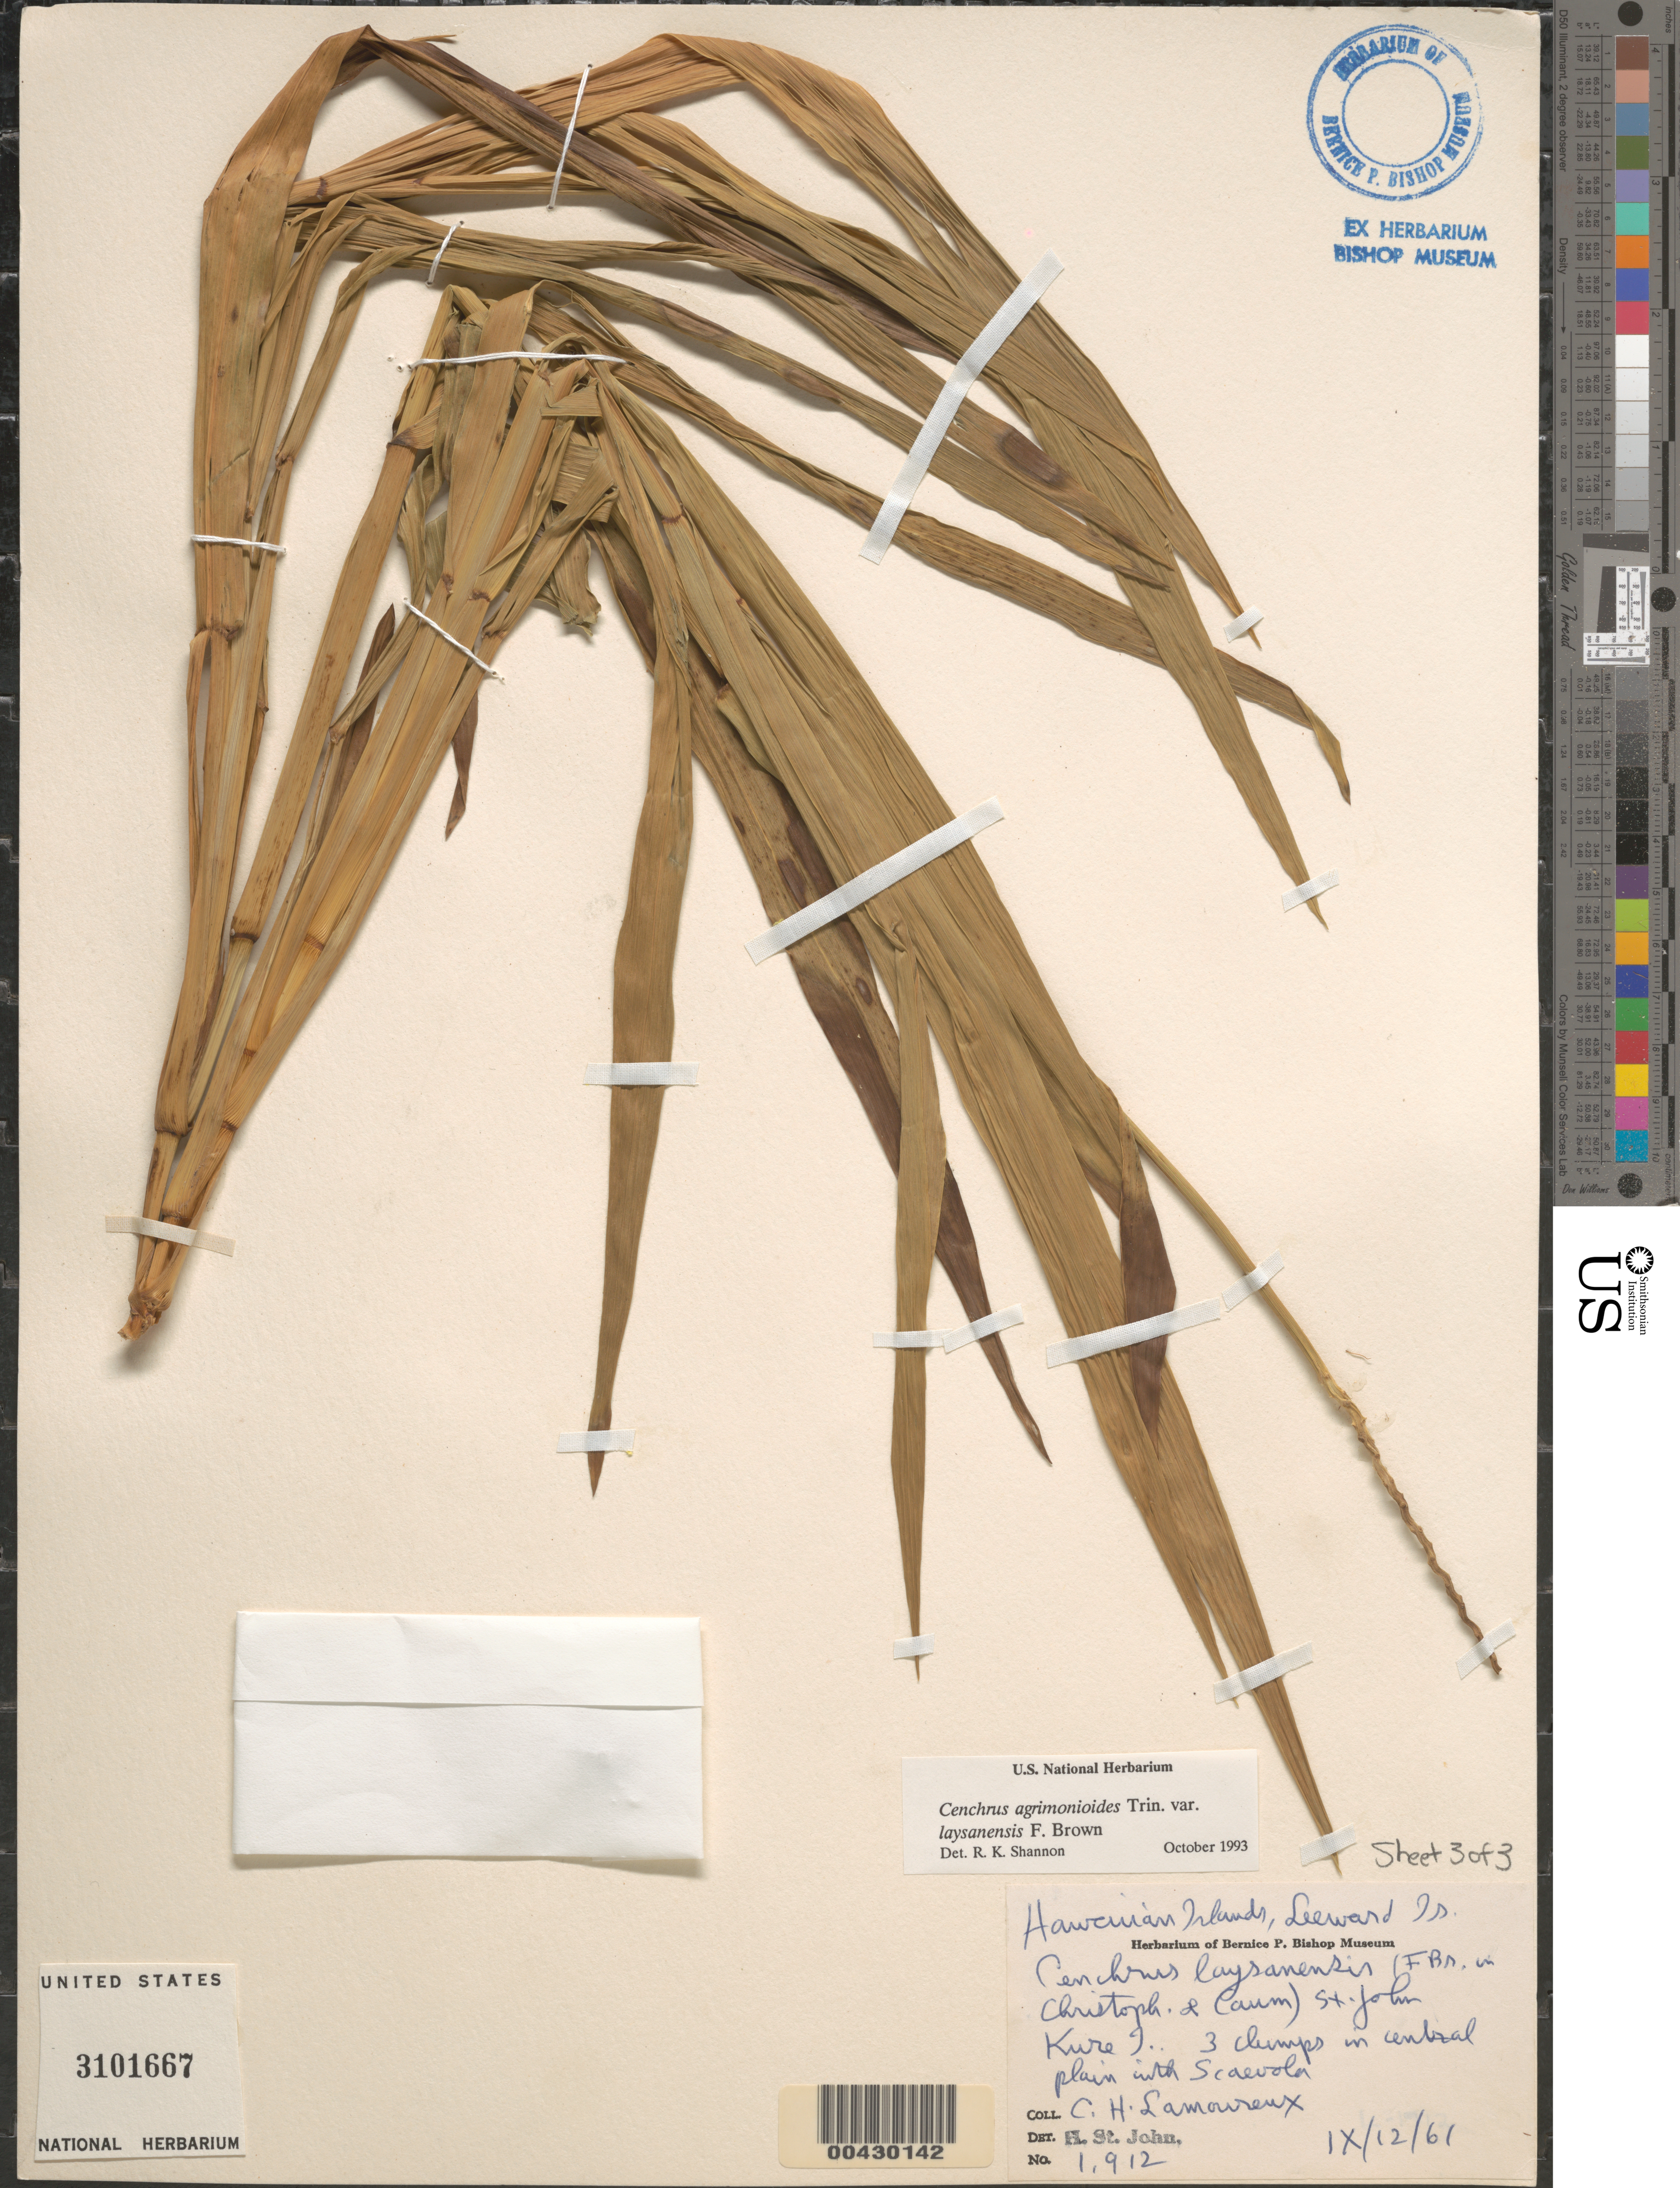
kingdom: Plantae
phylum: Tracheophyta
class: Liliopsida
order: Poales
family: Poaceae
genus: Cenchrus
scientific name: Cenchrus agrimonioides var. laysanensis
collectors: C. H. Lamoureux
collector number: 1912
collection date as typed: ix/12/1961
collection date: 1961-09-12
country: United States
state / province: Hawaii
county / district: Honolulu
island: Kure Atoll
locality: Central Plain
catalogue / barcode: US 3101667